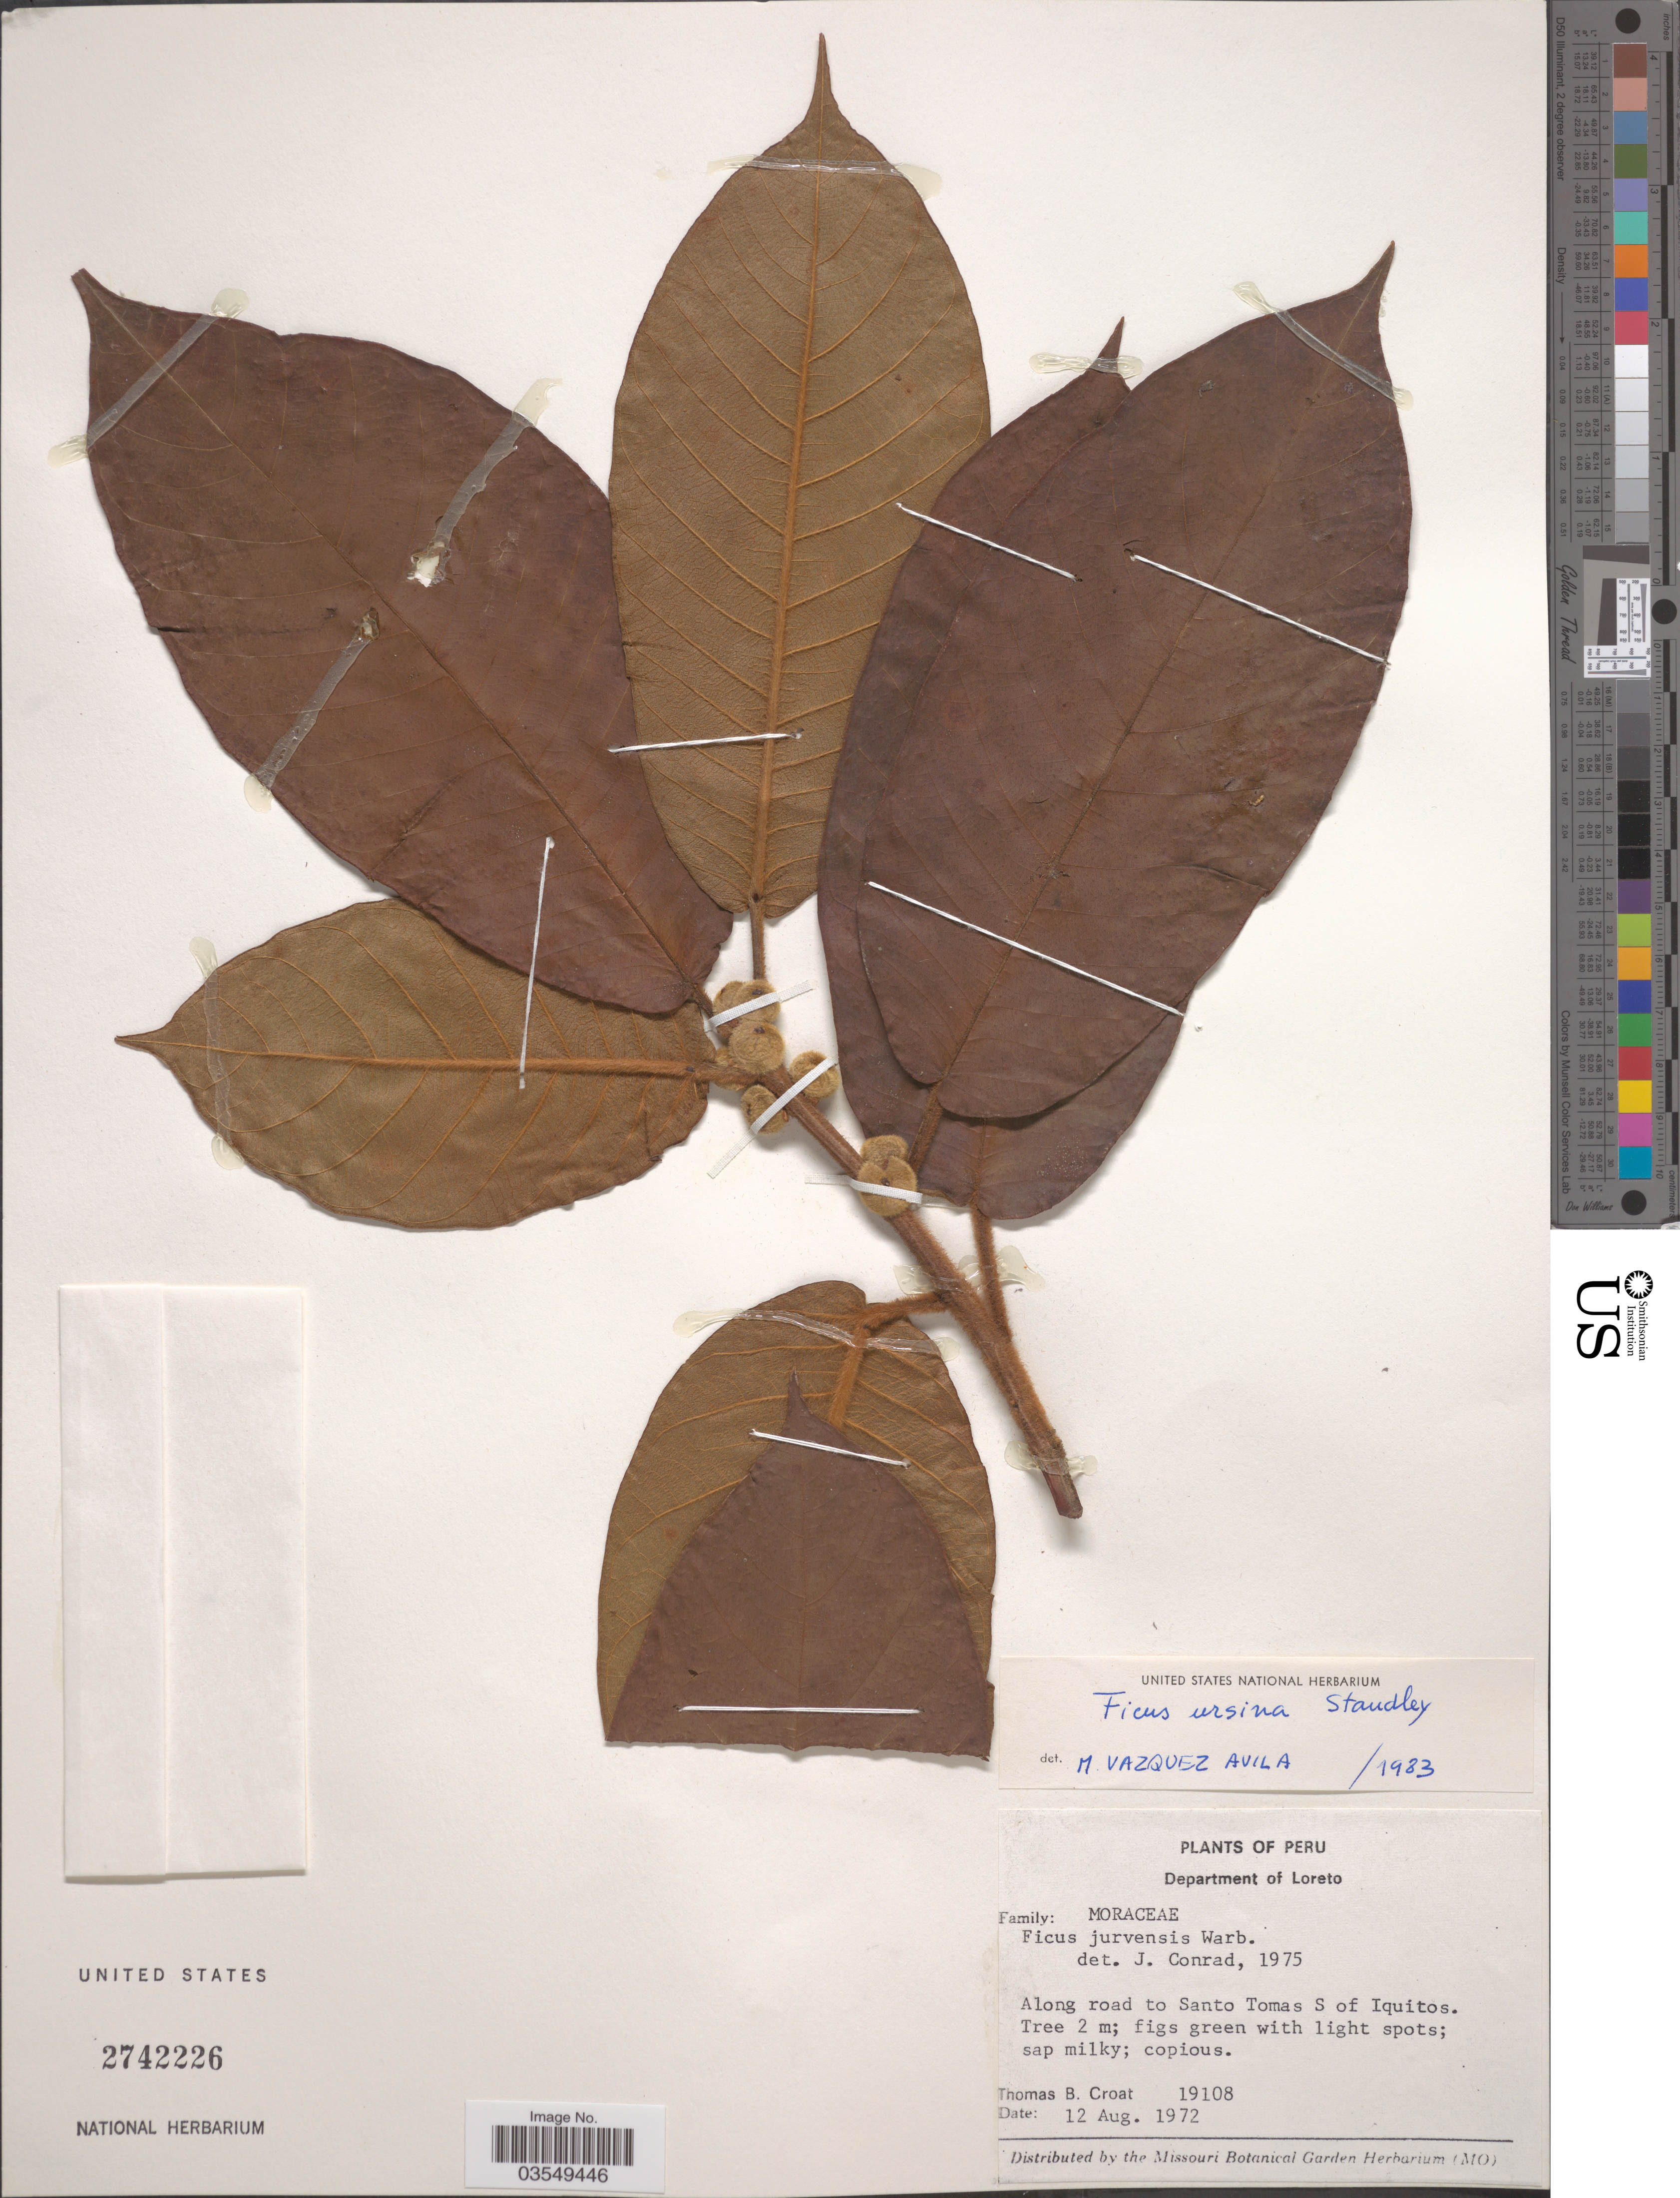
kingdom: Plantae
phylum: Tracheophyta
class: Magnoliopsida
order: Rosales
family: Moraceae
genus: Ficus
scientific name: Ficus ursina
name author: Standl.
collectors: T. B. Croat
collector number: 19108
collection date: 1972-08-12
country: Peru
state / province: Loreto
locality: Department of Loreto. Along road to Santo Tomas S of Iquitos.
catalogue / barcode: US 2742226